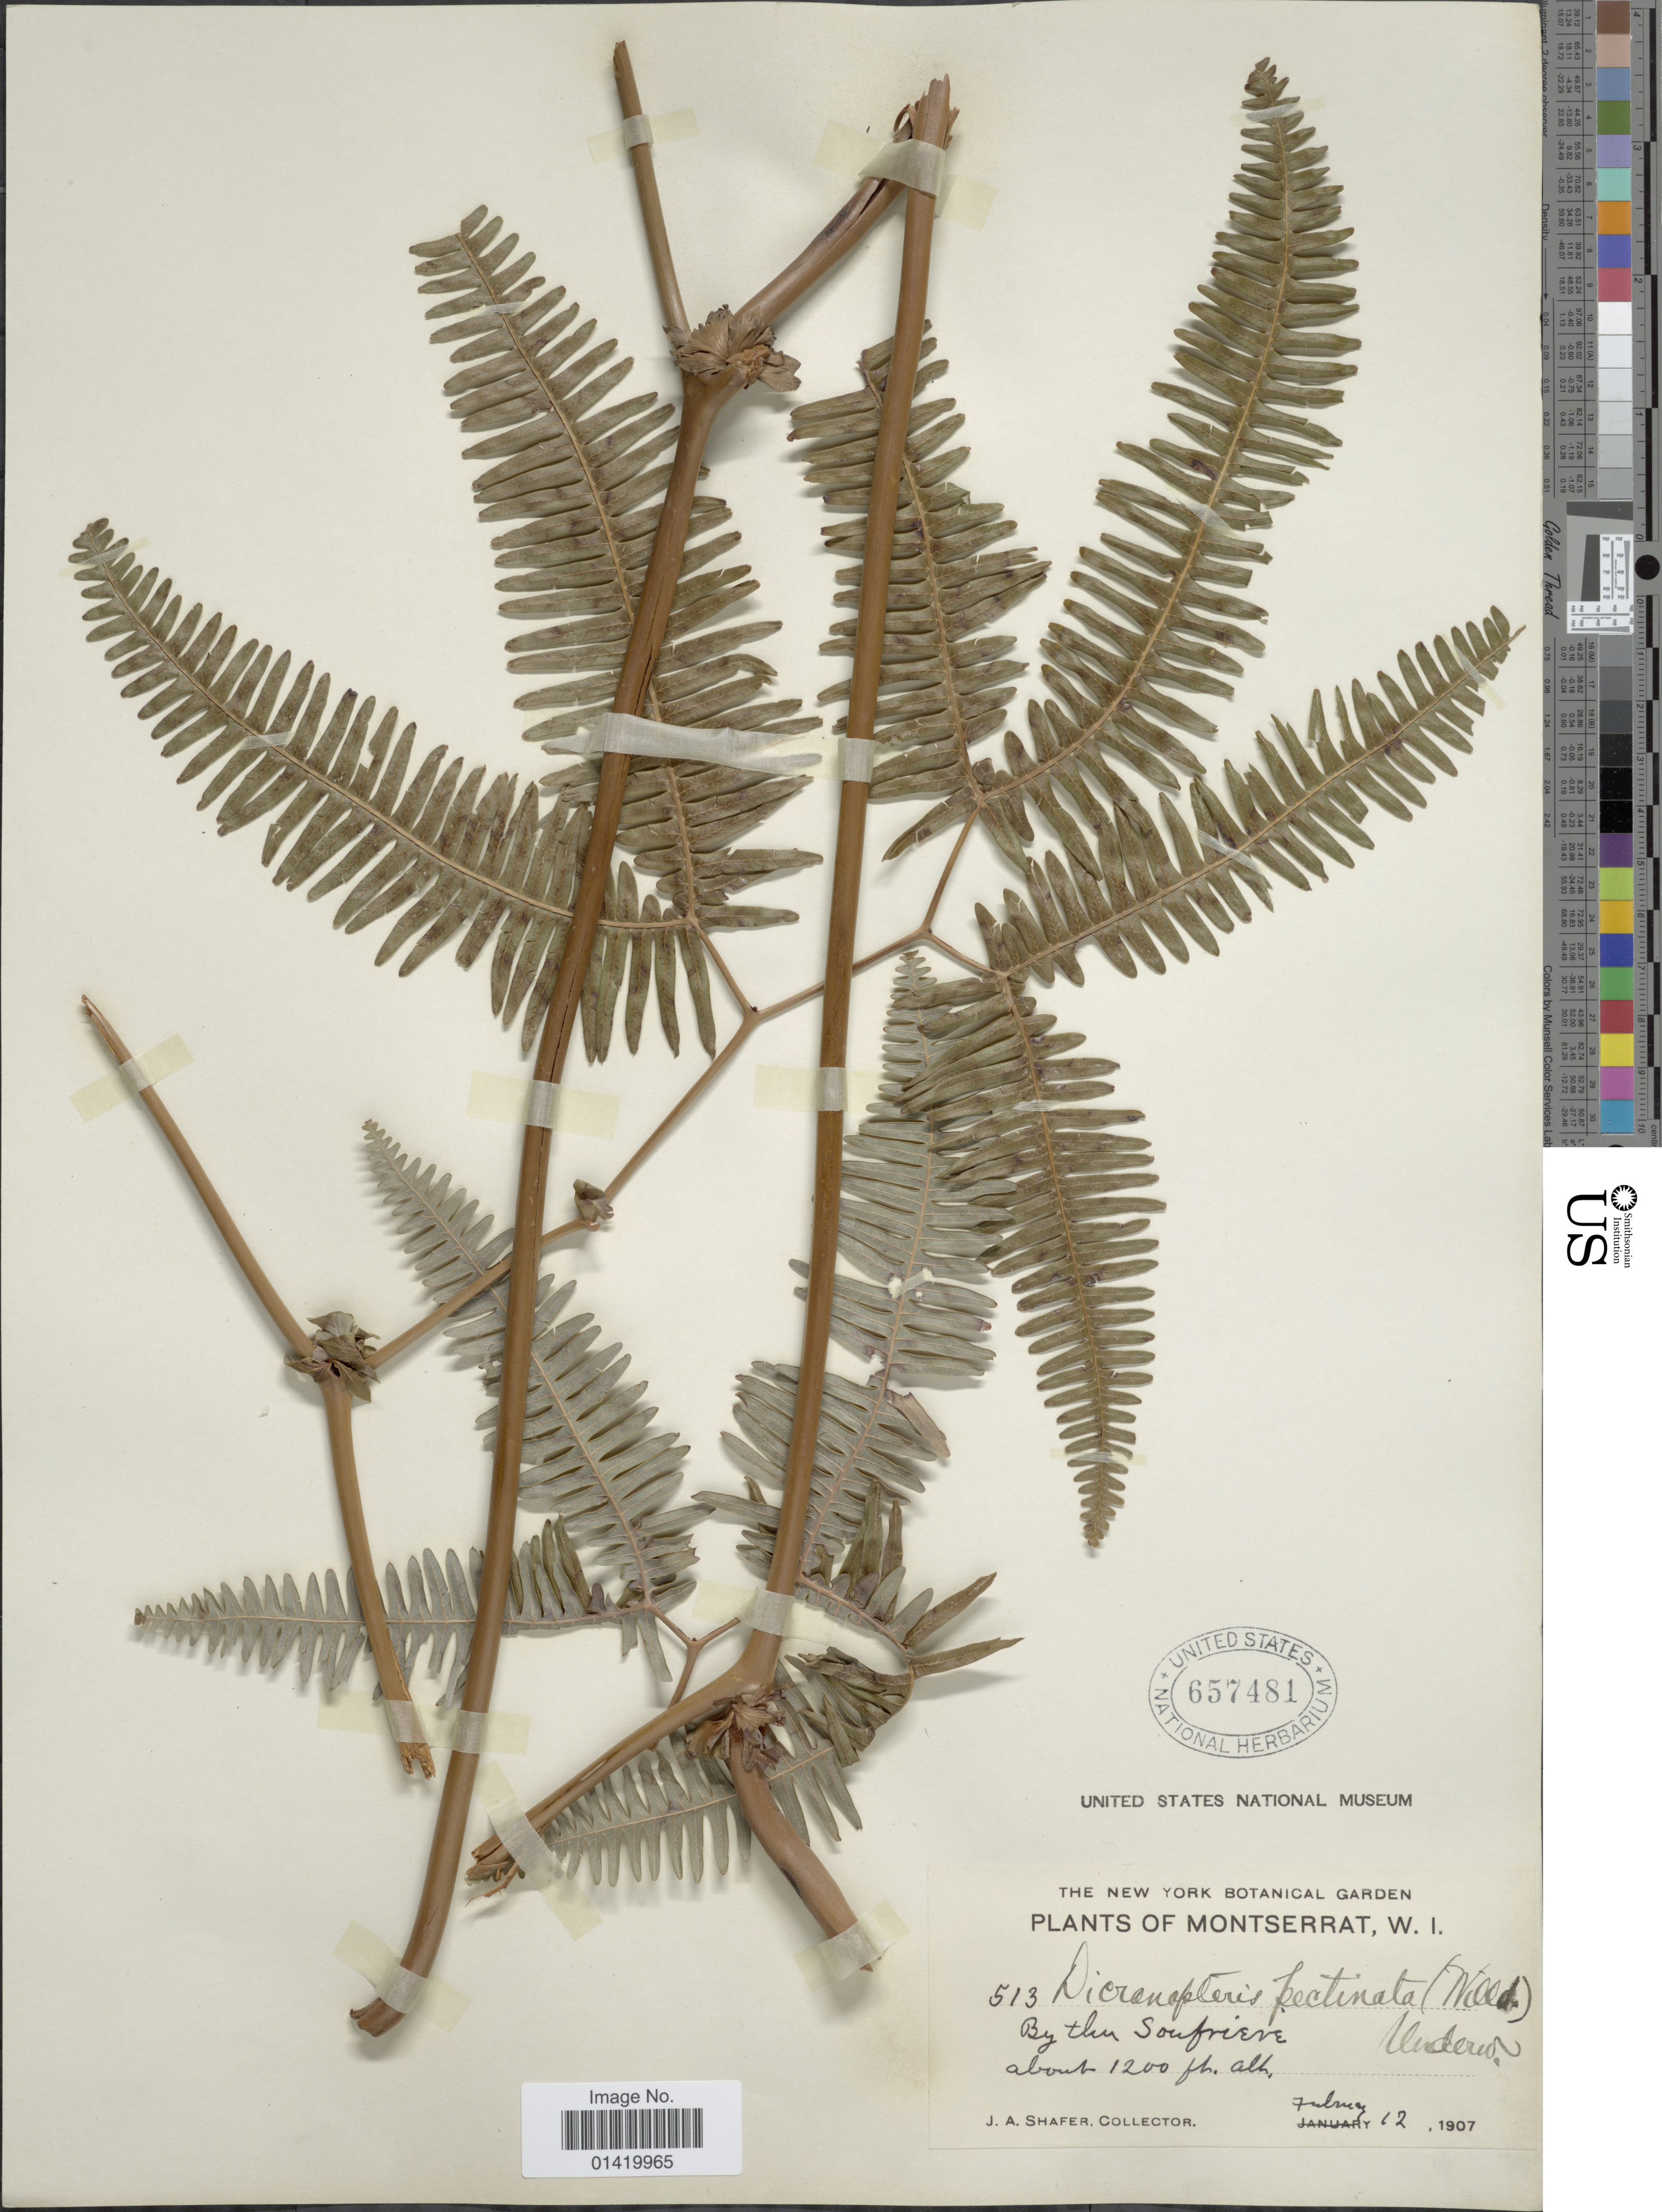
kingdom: Plantae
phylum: Tracheophyta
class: Polypodiopsida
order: Gleicheniales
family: Gleicheniaceae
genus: Gleichenella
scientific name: Gleichenella pectinata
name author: (Willd.) Ching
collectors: J. A. Shafer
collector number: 513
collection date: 1907-02-12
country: Montserrat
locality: W.I. By the Soufrieve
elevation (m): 366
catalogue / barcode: US 657481